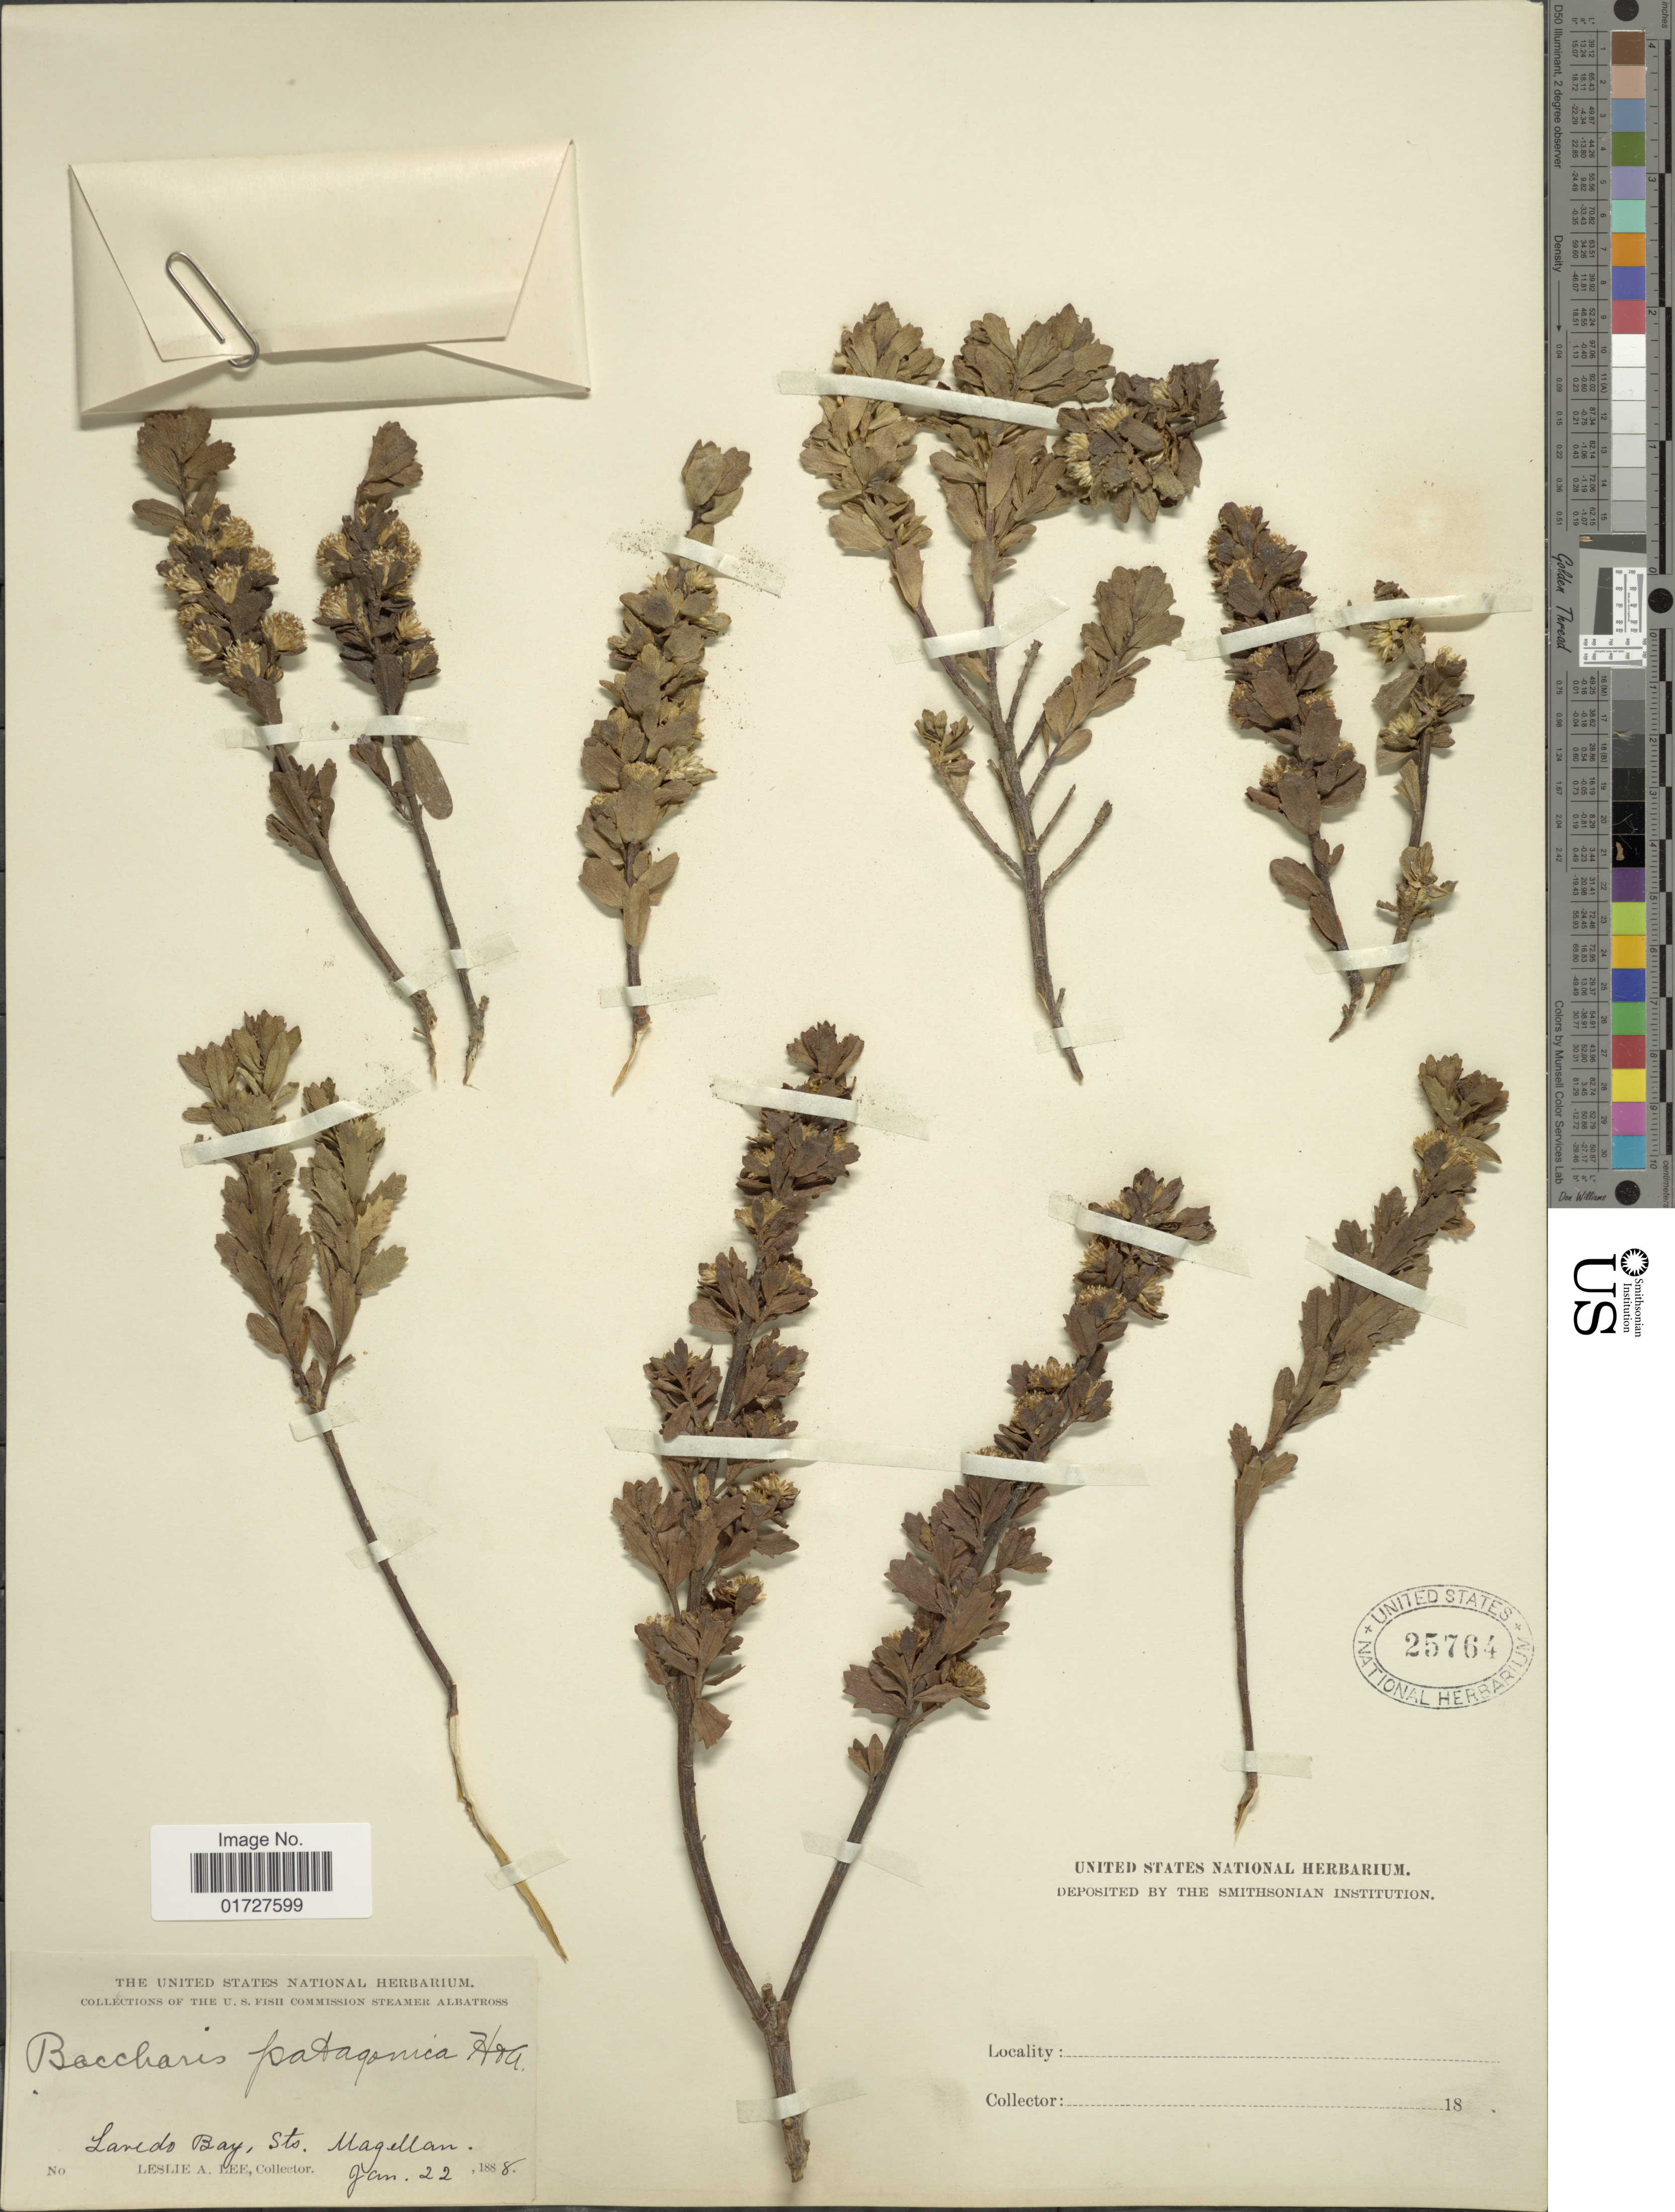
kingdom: Plantae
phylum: Tracheophyta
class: Magnoliopsida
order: Asterales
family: Asteraceae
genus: Baccharis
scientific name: Baccharis patagonica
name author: Hook. & Arn.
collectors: L. Lee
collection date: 1888-01-22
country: Chile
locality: Laredo Bay, Sto. Magellan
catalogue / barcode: US 25764